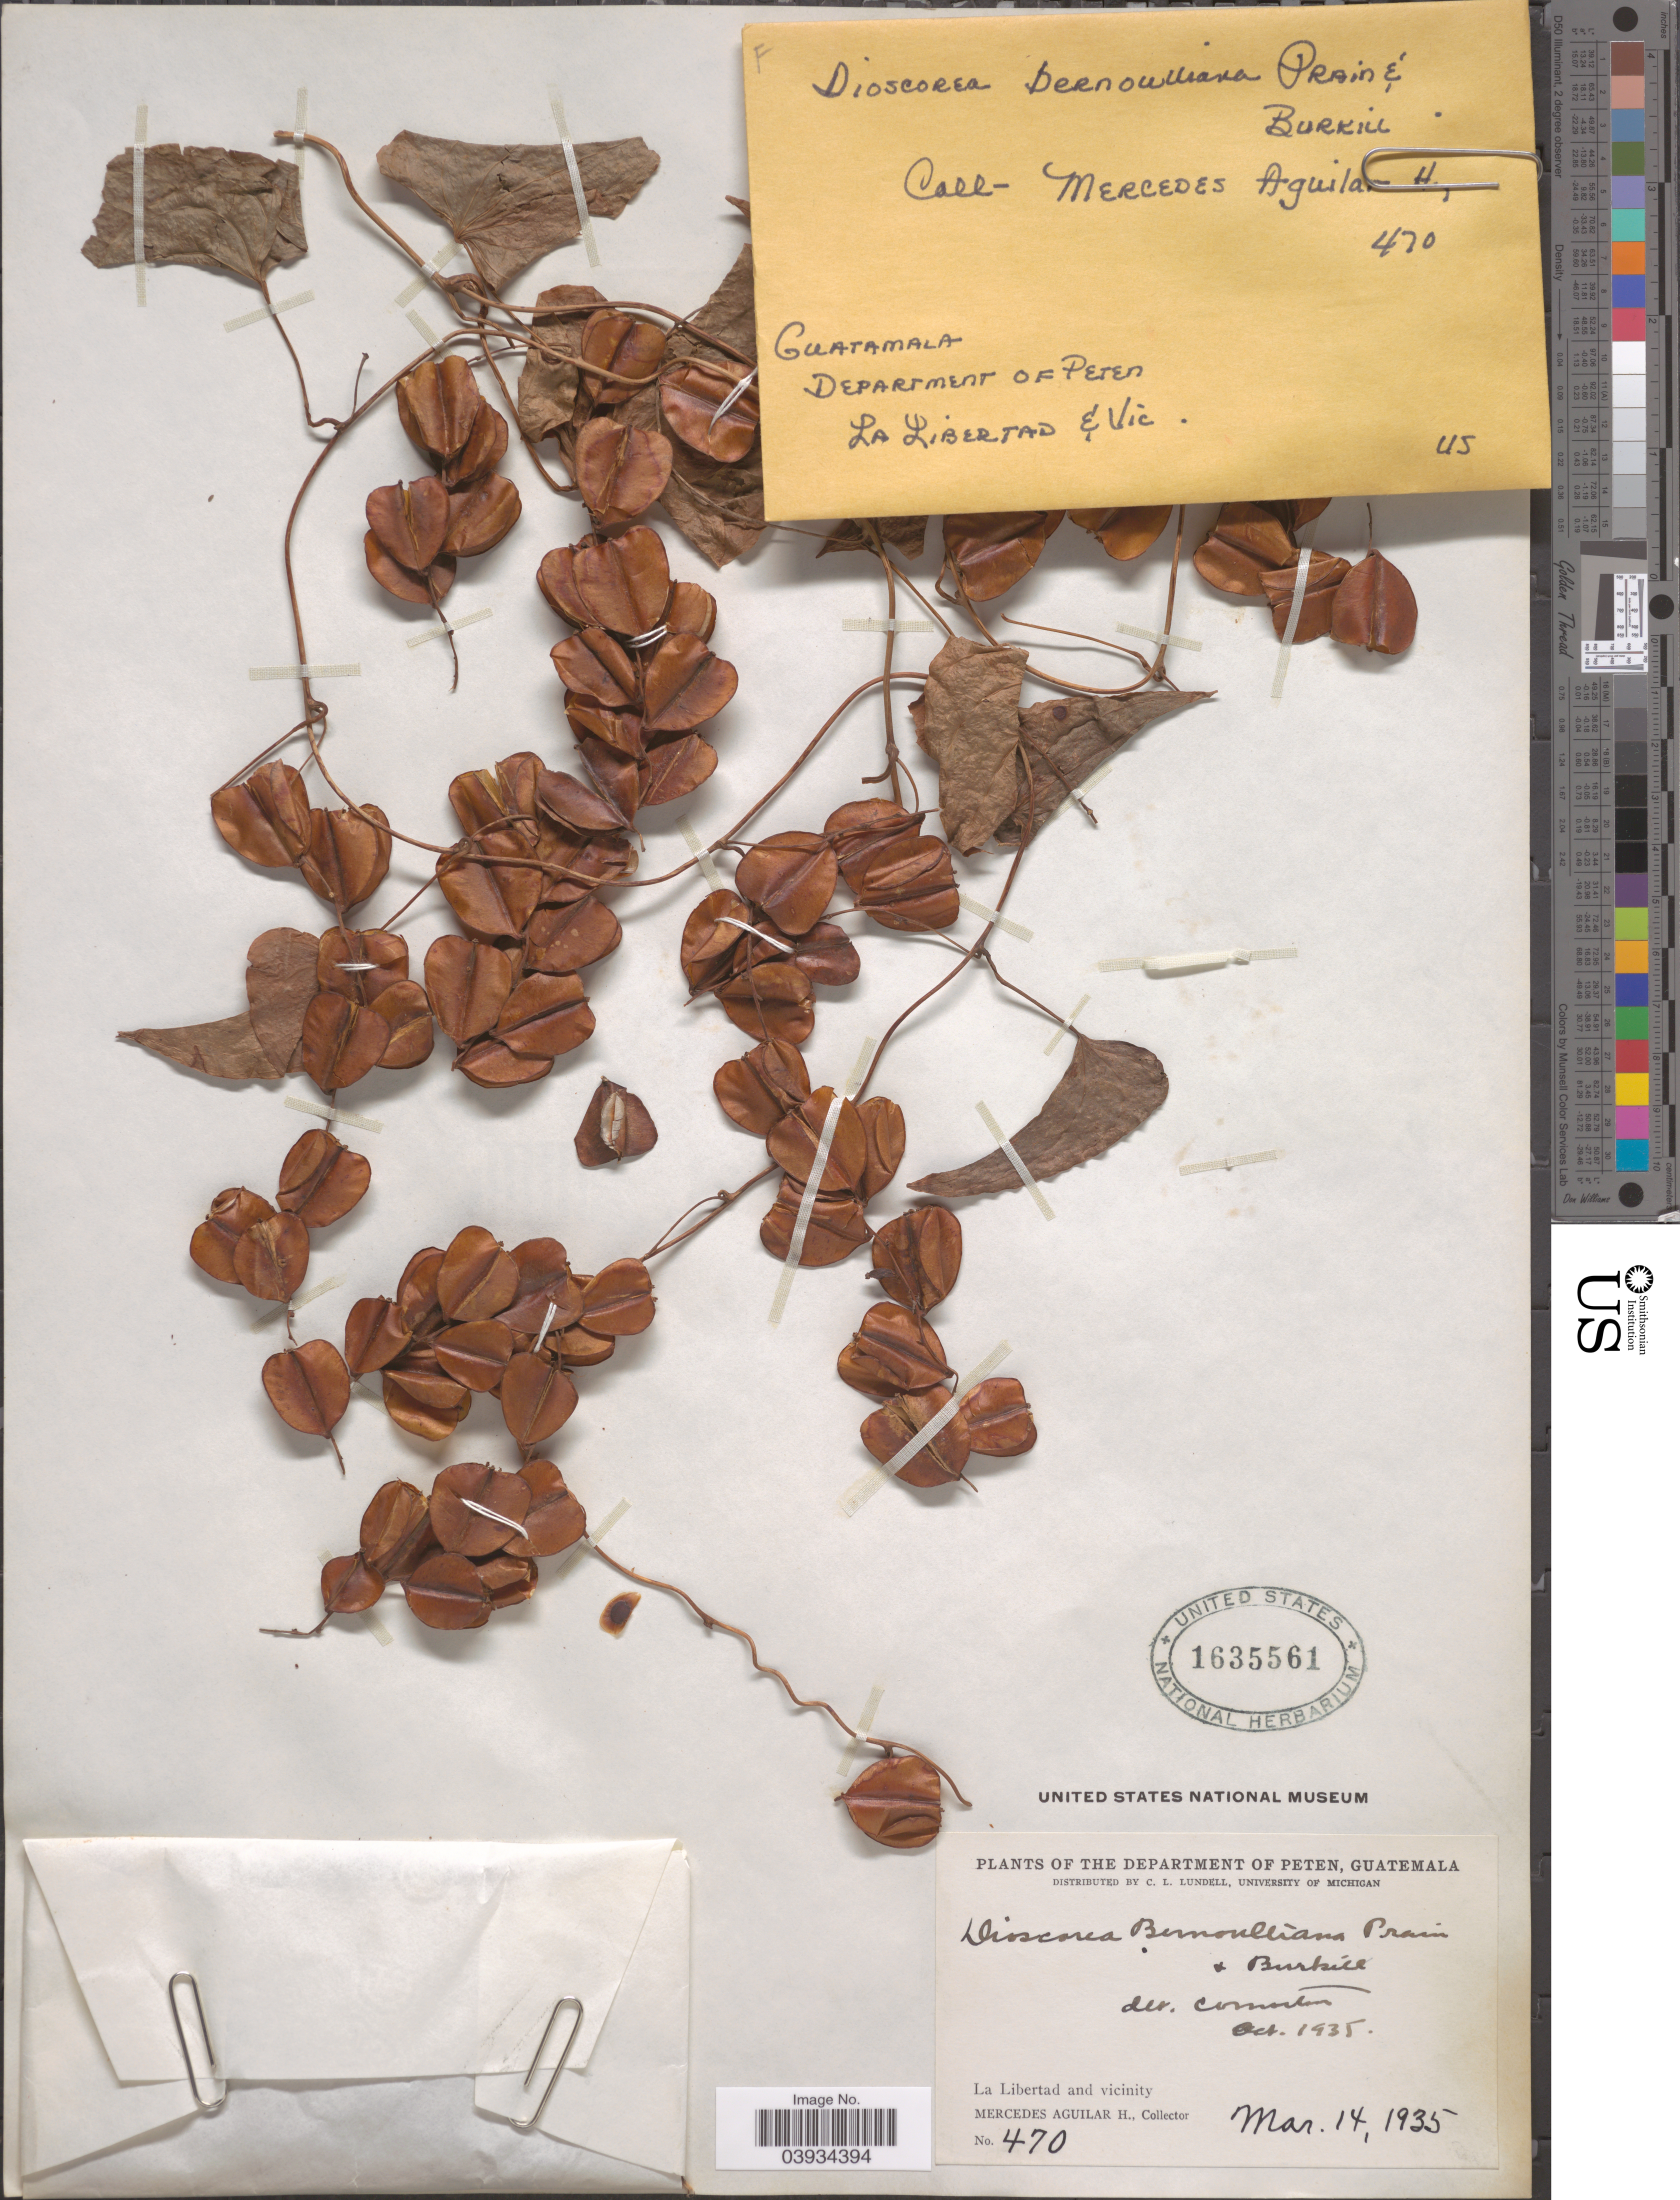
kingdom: Plantae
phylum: Tracheophyta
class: Liliopsida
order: Dioscoreales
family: Dioscoreaceae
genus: Dioscorea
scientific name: Dioscorea bernoulliana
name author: Prain & Burkill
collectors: M. Aguilar H.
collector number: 470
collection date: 1935-03-14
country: Guatemala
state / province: El Peten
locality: Department of Peten, Guatemala. La Libertad and vicinity.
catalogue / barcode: US 1635561